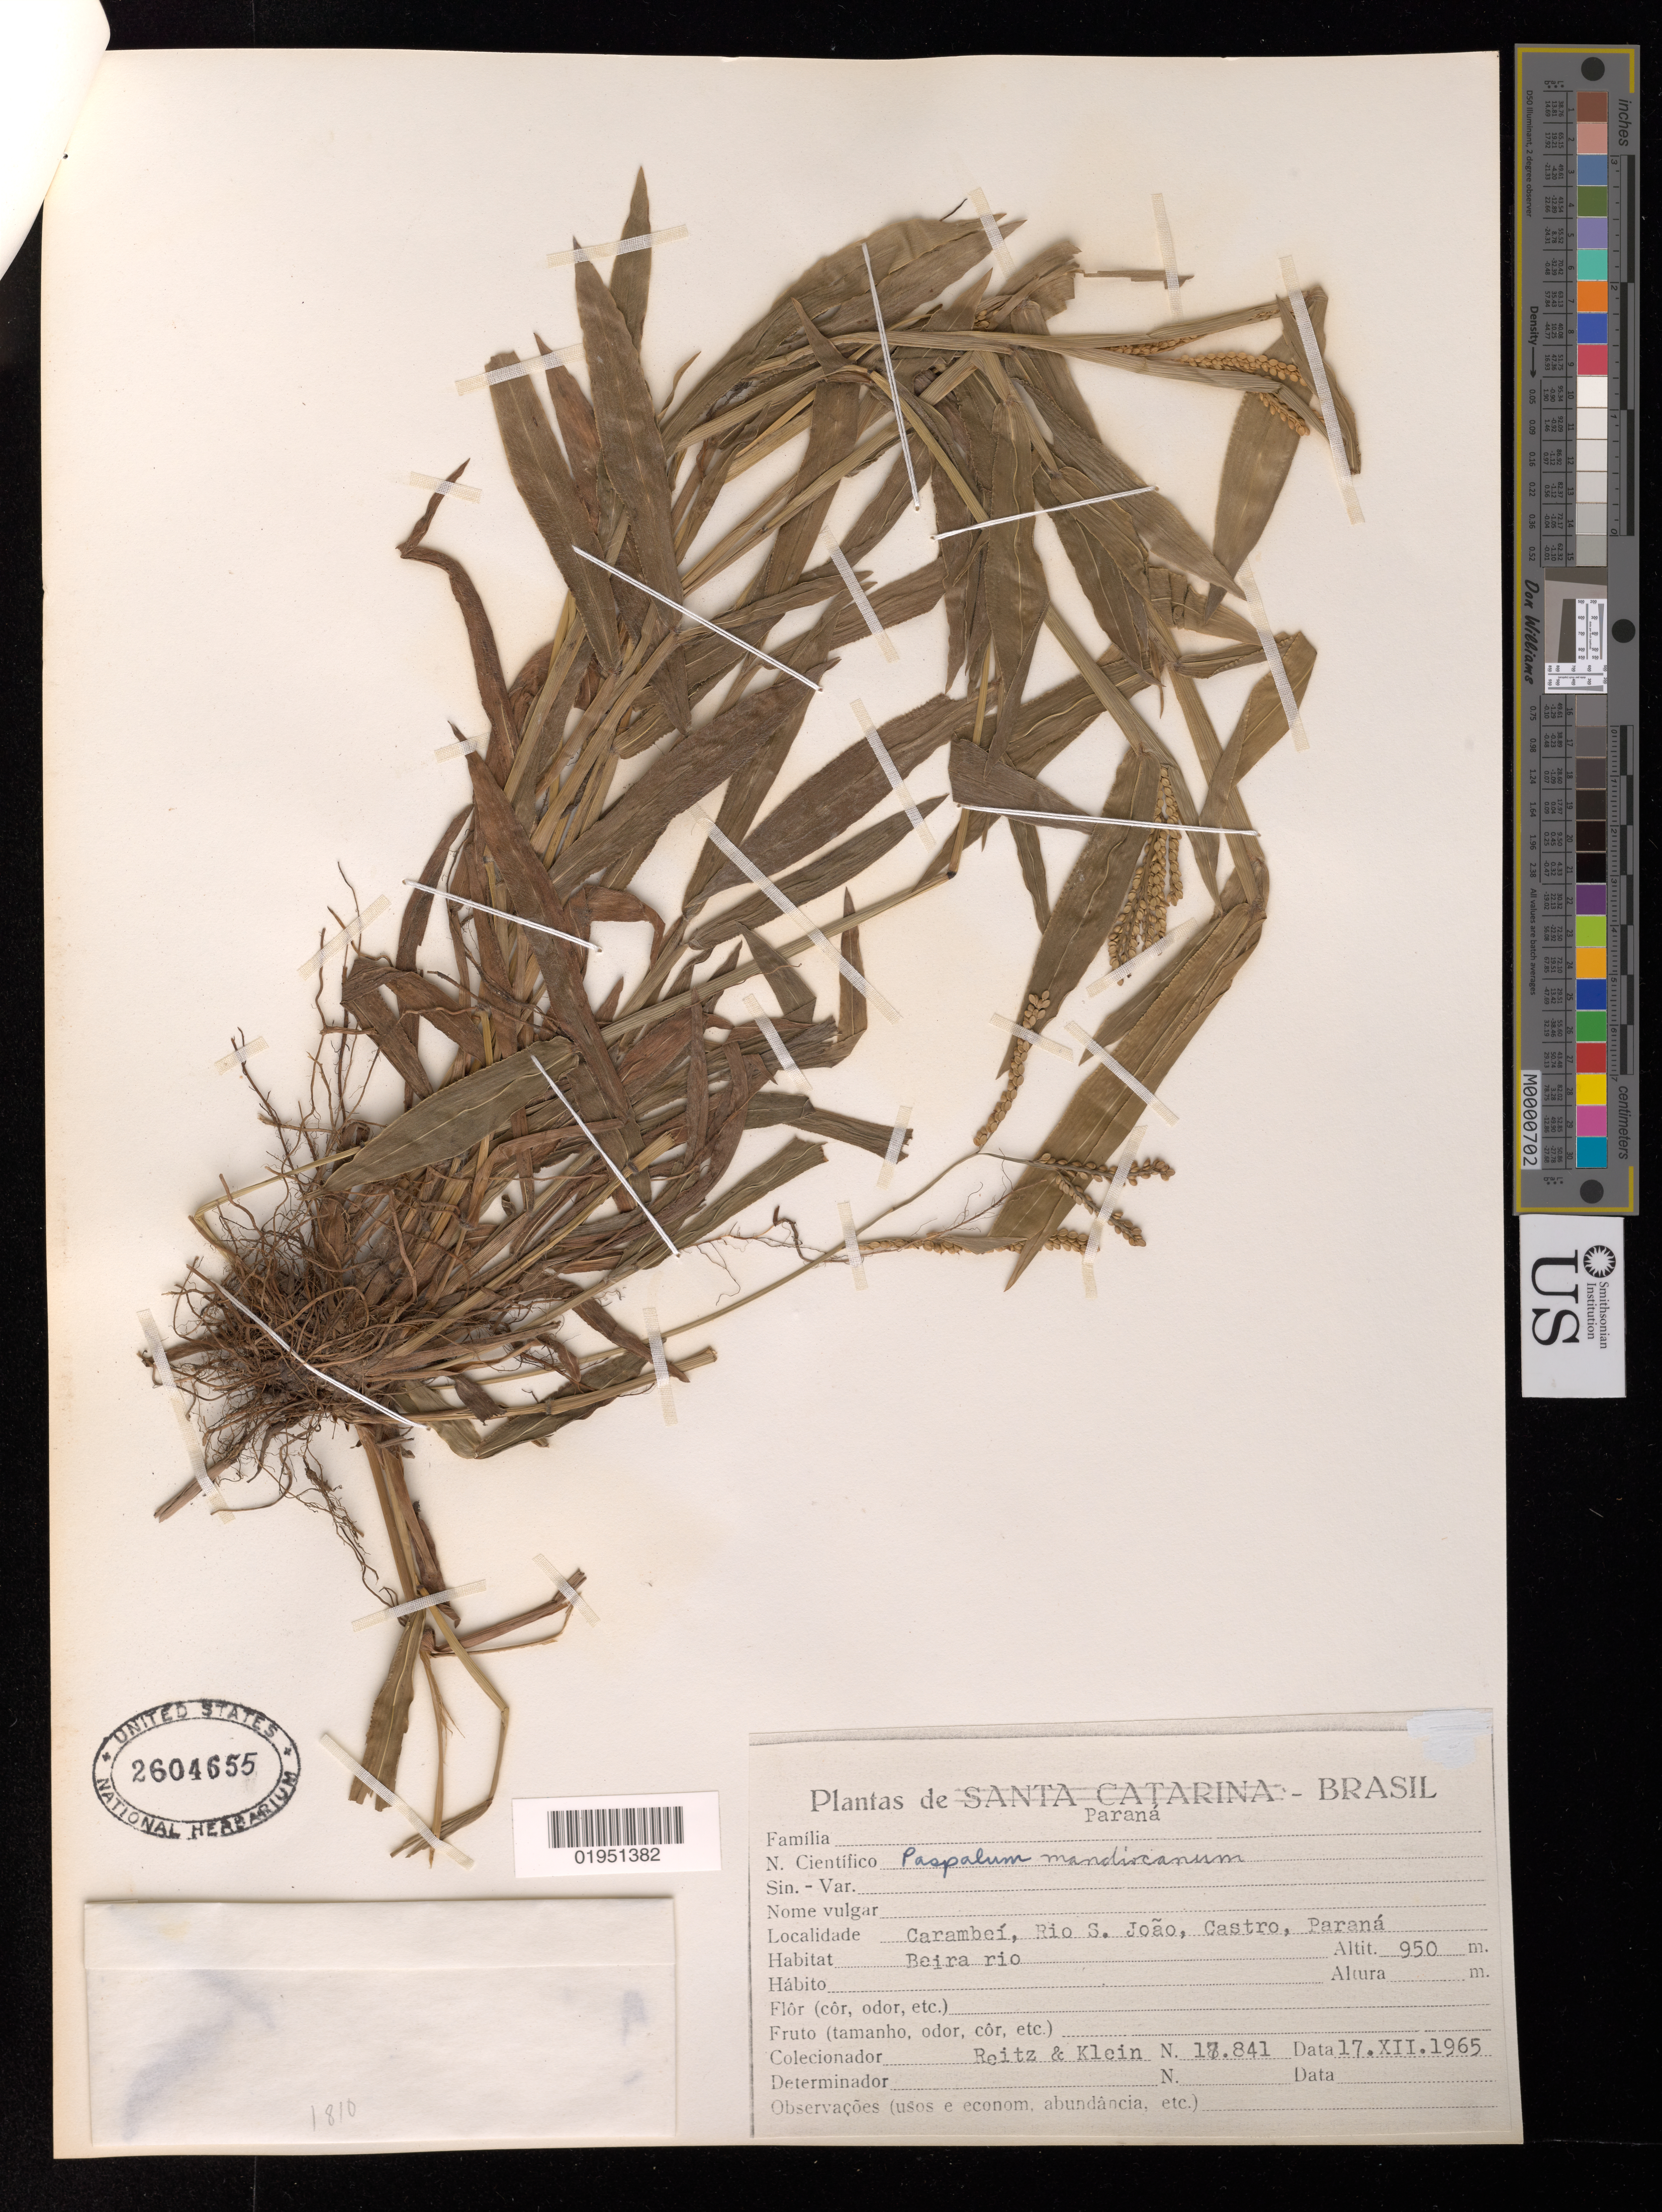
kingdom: Plantae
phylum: Tracheophyta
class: Liliopsida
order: Poales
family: Poaceae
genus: Paspalum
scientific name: Paspalum mandiocanum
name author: Trin.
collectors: R. Reitz & R. M. Klein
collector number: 17841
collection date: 1965-12-17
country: Brazil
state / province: Paraná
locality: Carambei, Rio S. Joao, Castro.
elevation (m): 950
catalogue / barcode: US 2604655